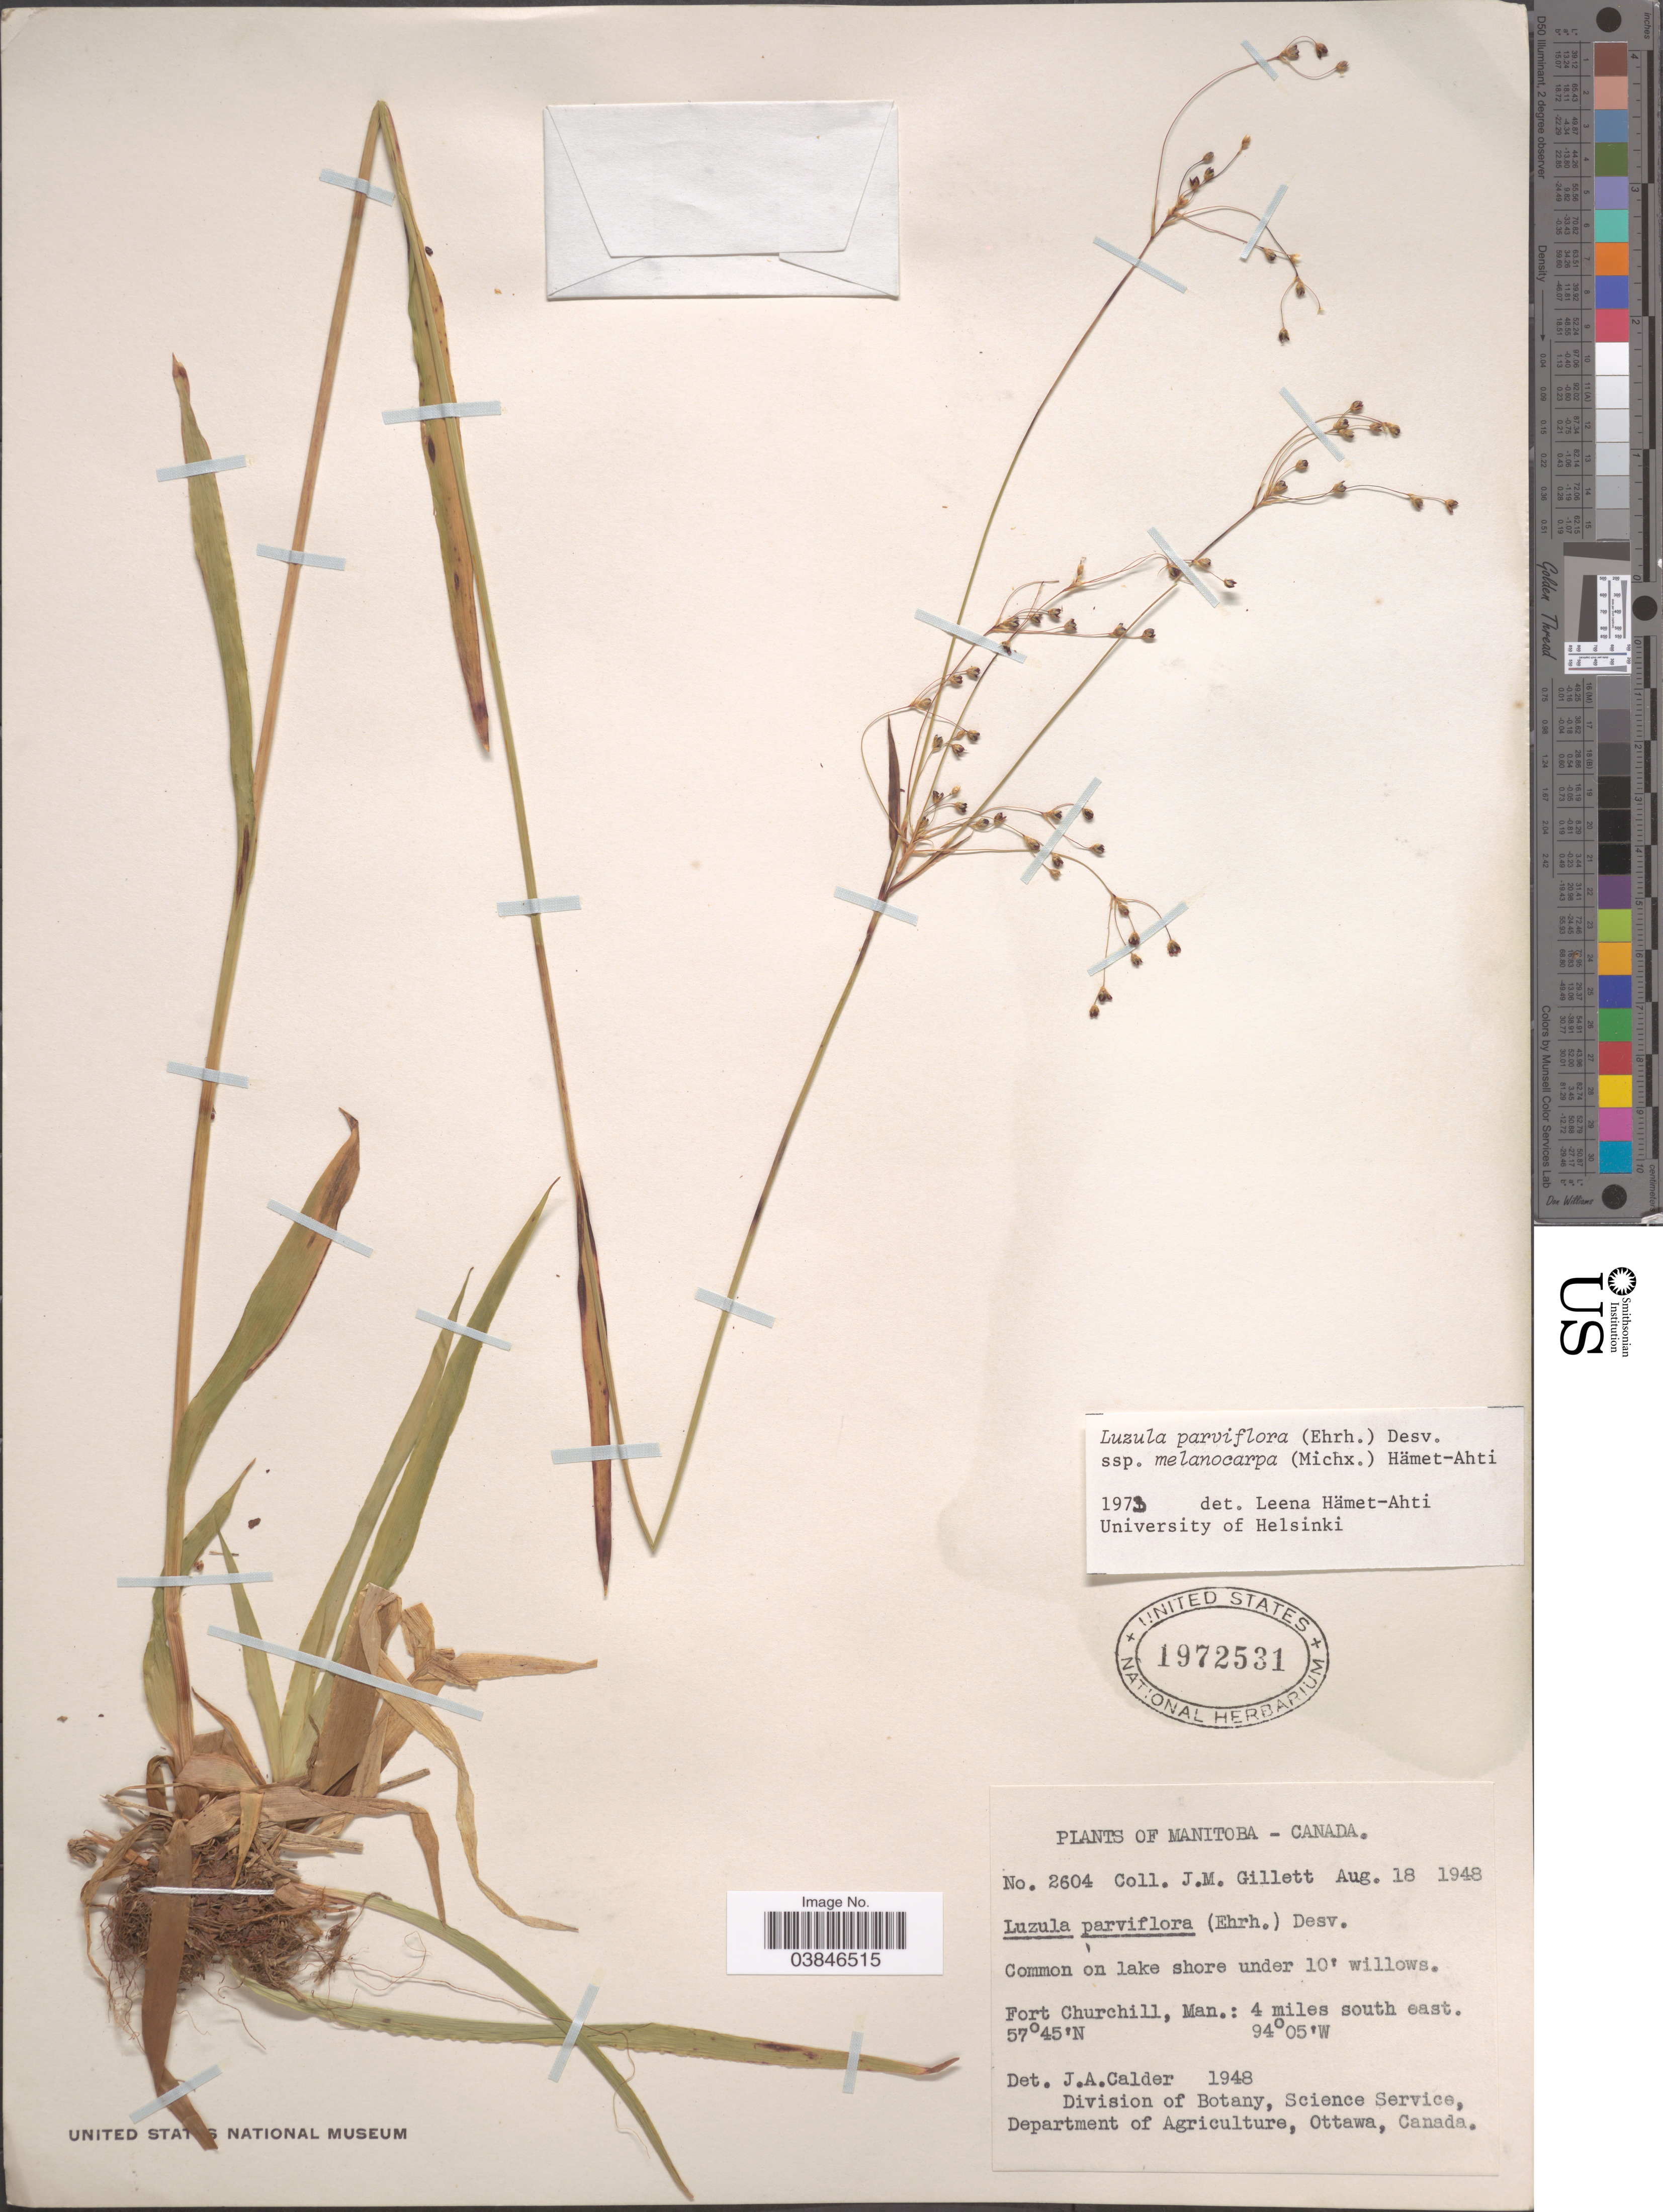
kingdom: Plantae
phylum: Tracheophyta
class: Liliopsida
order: Poales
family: Juncaceae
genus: Luzula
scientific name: Luzula parviflora subsp. melanocarpa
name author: Desv.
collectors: J. M. Gillett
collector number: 2604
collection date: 1948-08-18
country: Canada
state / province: Manitoba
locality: Fort Churchill, Man.: 4 miles south east.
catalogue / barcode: US 1972531